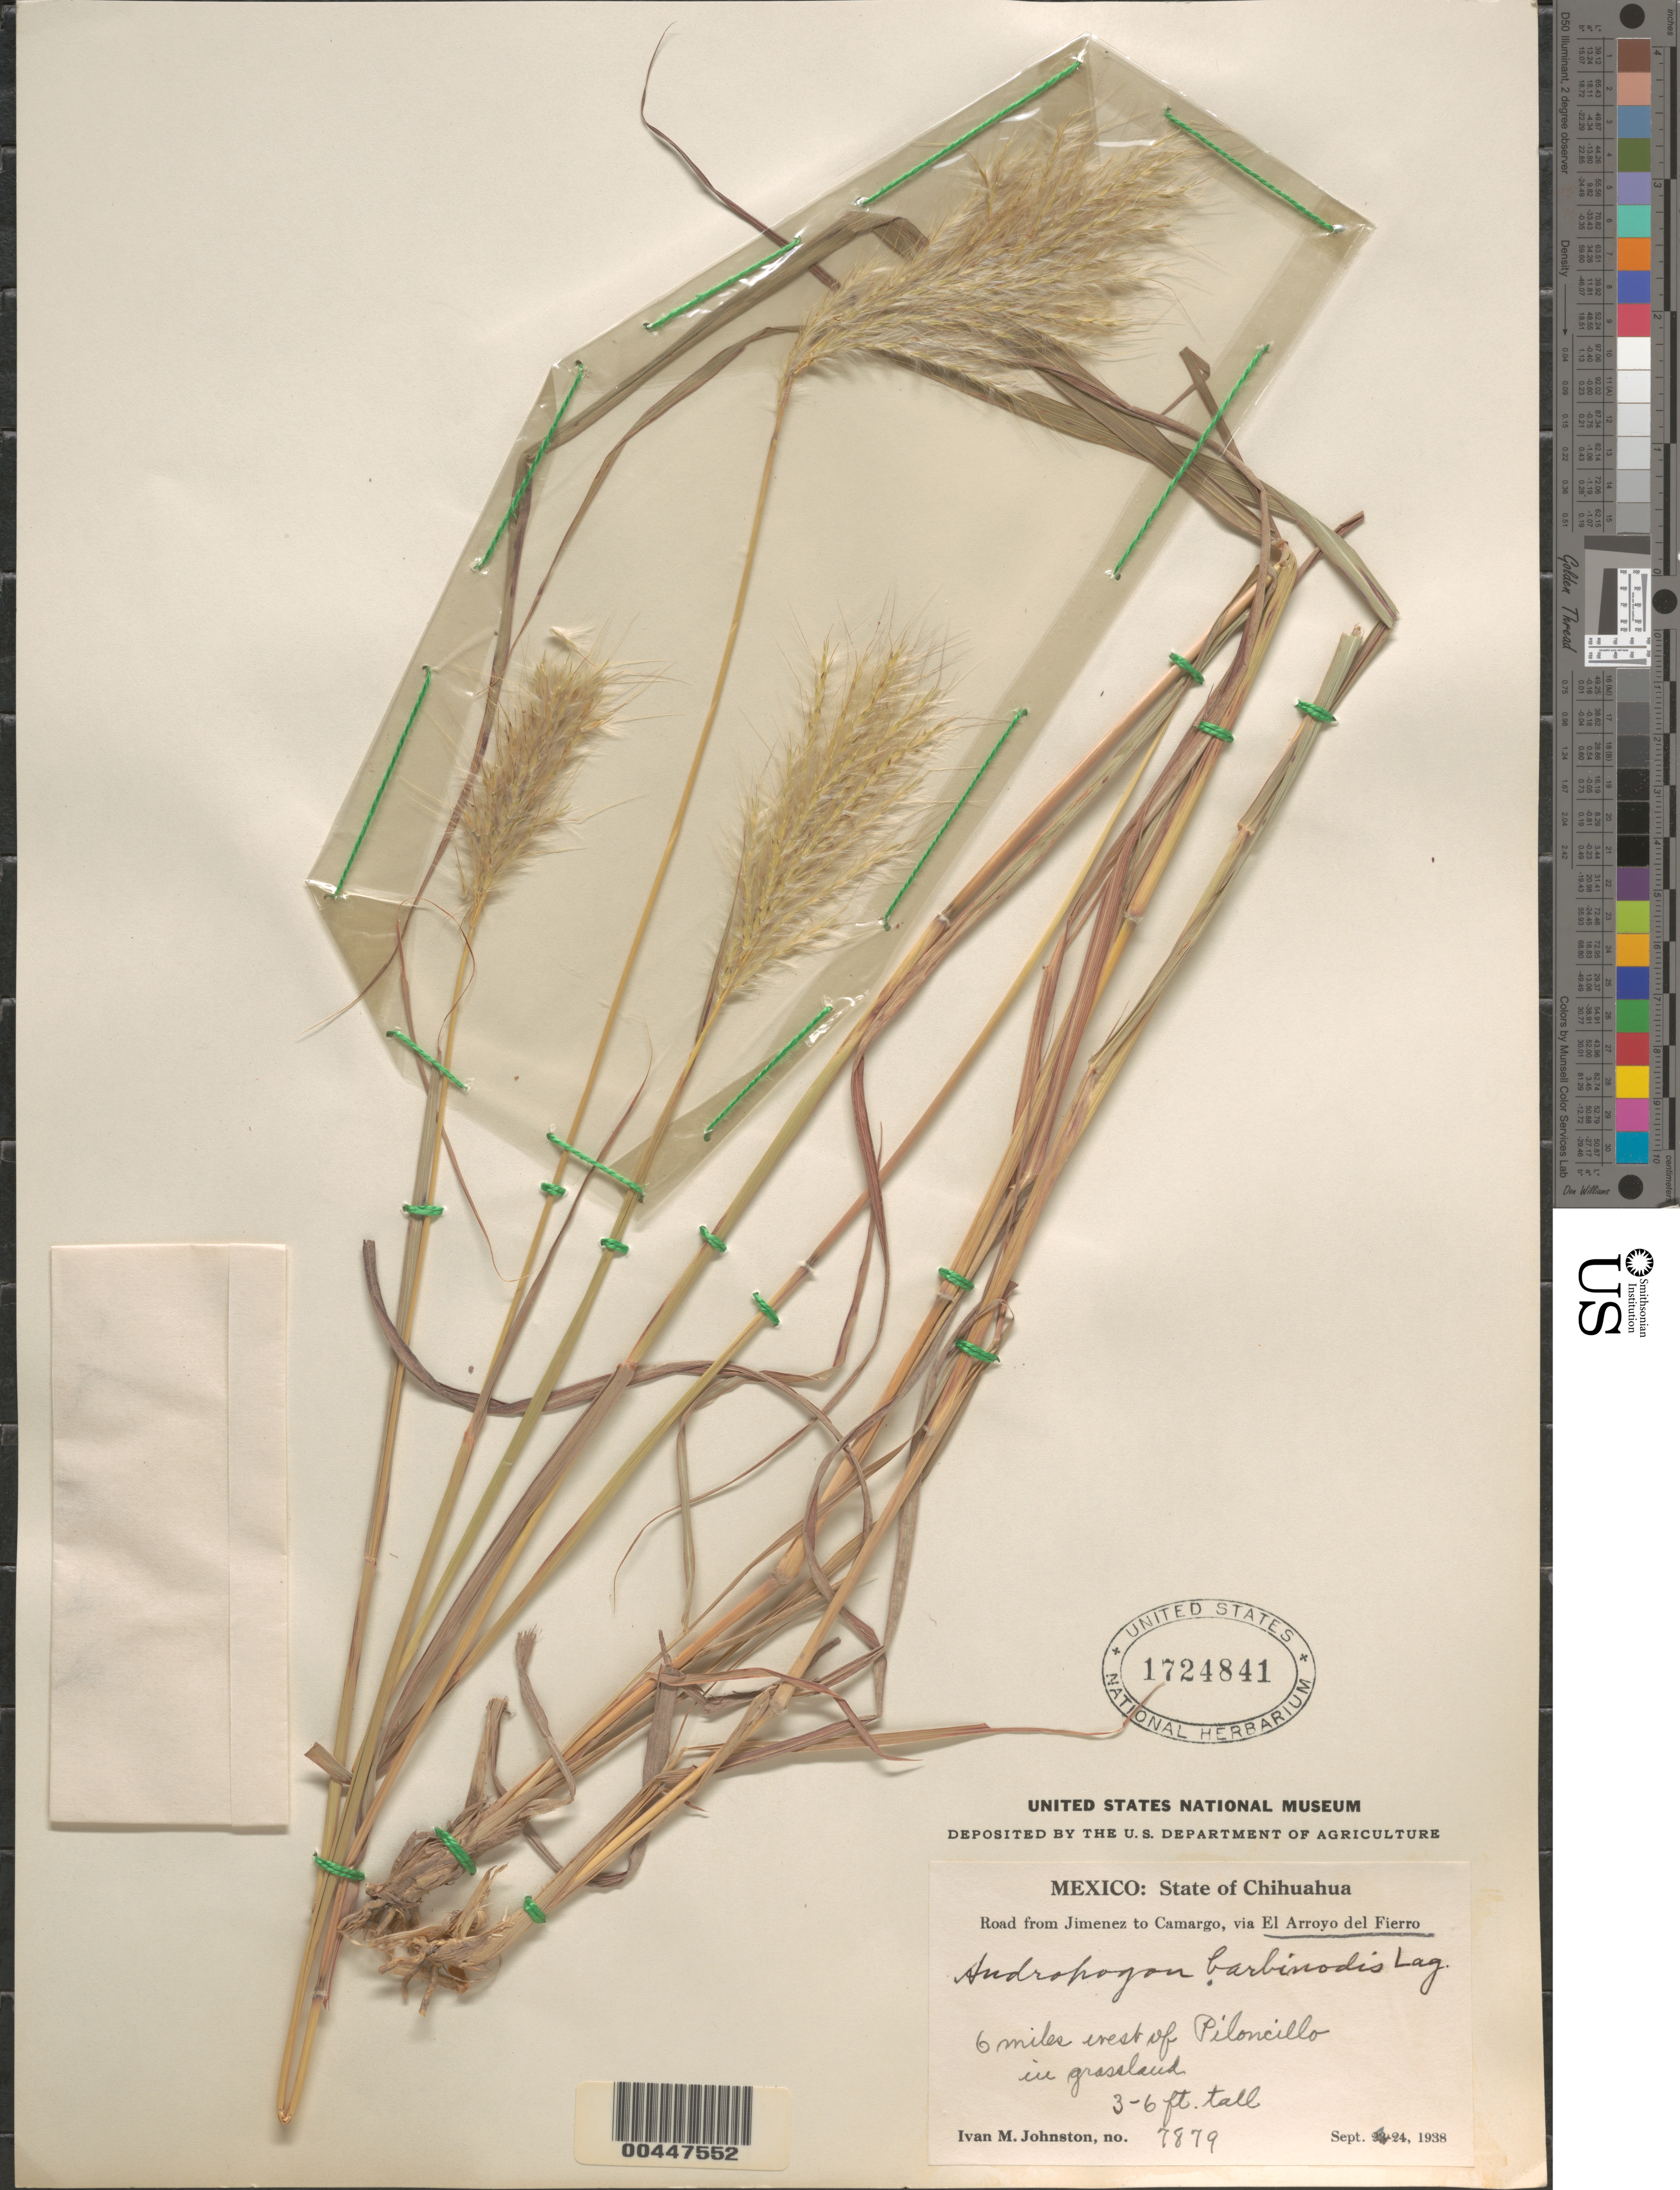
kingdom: Plantae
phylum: Tracheophyta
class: Liliopsida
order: Poales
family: Poaceae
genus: Andropogon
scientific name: Andropogon barbinodis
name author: Lag.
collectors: I.M. Johnston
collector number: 7879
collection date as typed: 24 Sep 1938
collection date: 1938-09-24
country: Mexico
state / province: Chihuahua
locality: Rd from Jimenez to Camargo, via El Arroyo del Fierro, 6 mi W of Piloncillo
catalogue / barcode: US 1724841